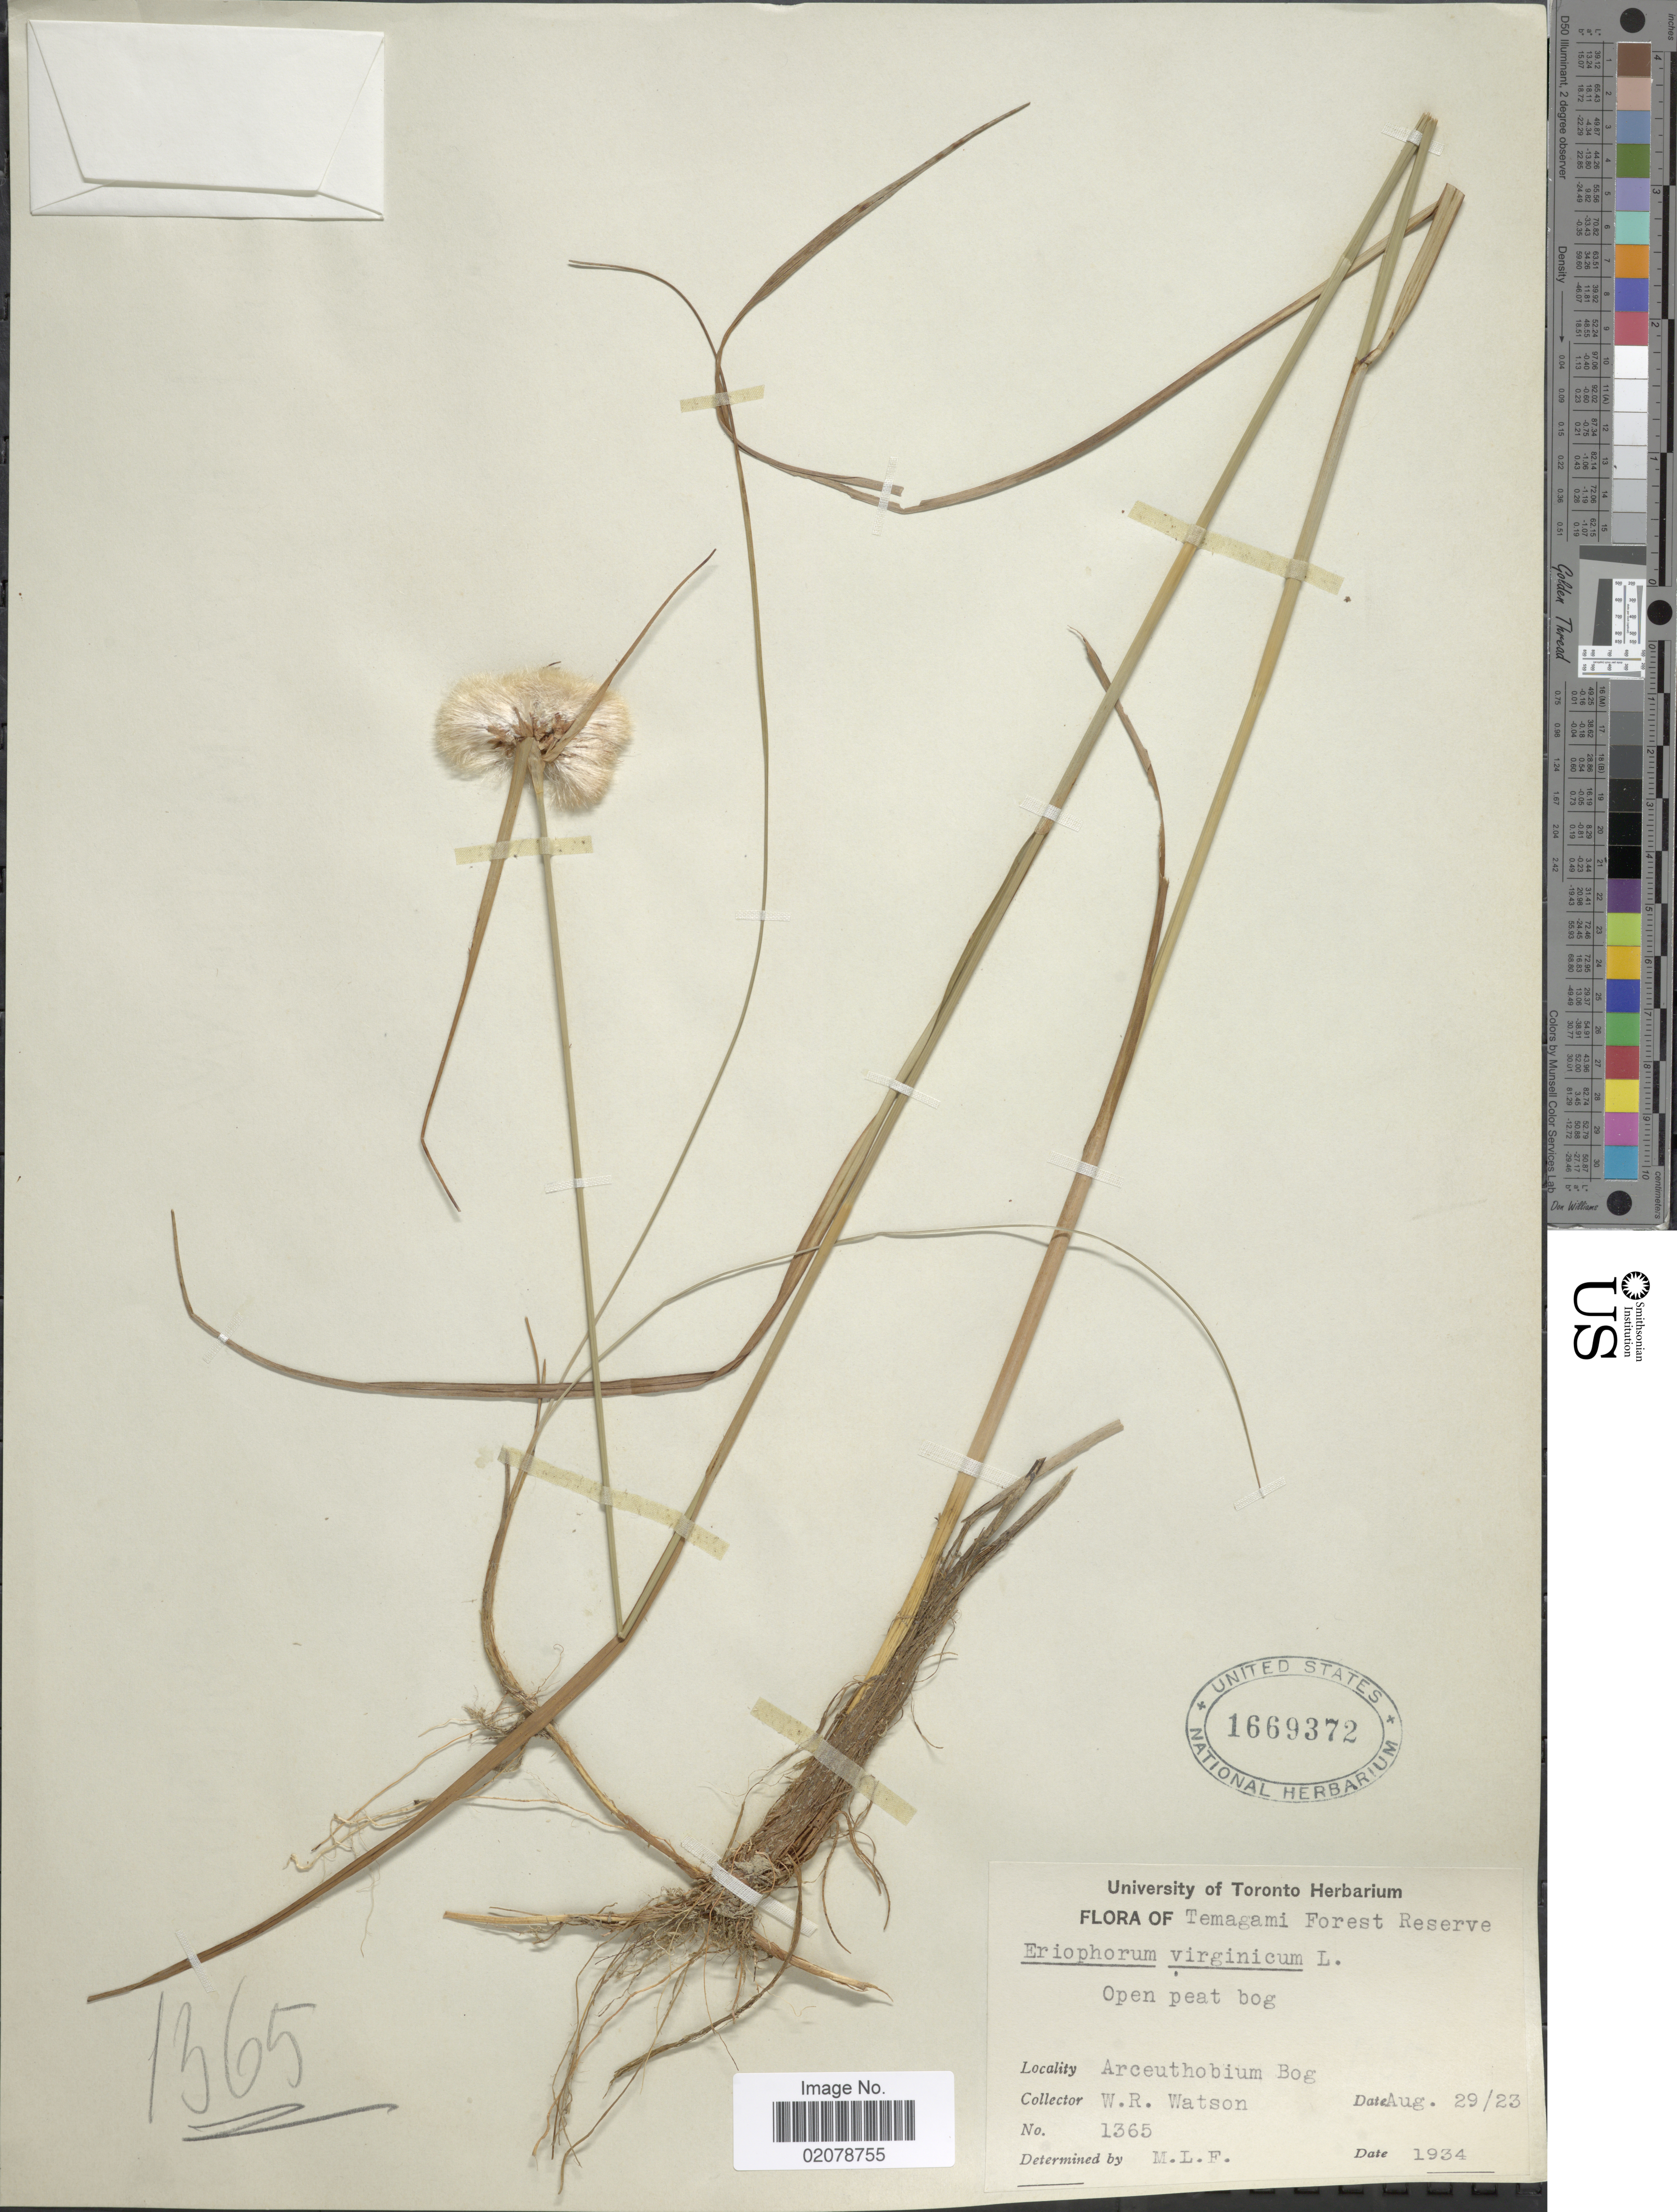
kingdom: Plantae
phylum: Tracheophyta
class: Liliopsida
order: Poales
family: Cyperaceae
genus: Eriophorum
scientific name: Eriophorum virginicum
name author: L.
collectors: W. R. Watson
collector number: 1365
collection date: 1923-08-29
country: Canada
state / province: Ontario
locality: Temagami Forest Reserve. Arceuthobium Bog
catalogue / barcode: US 1669372